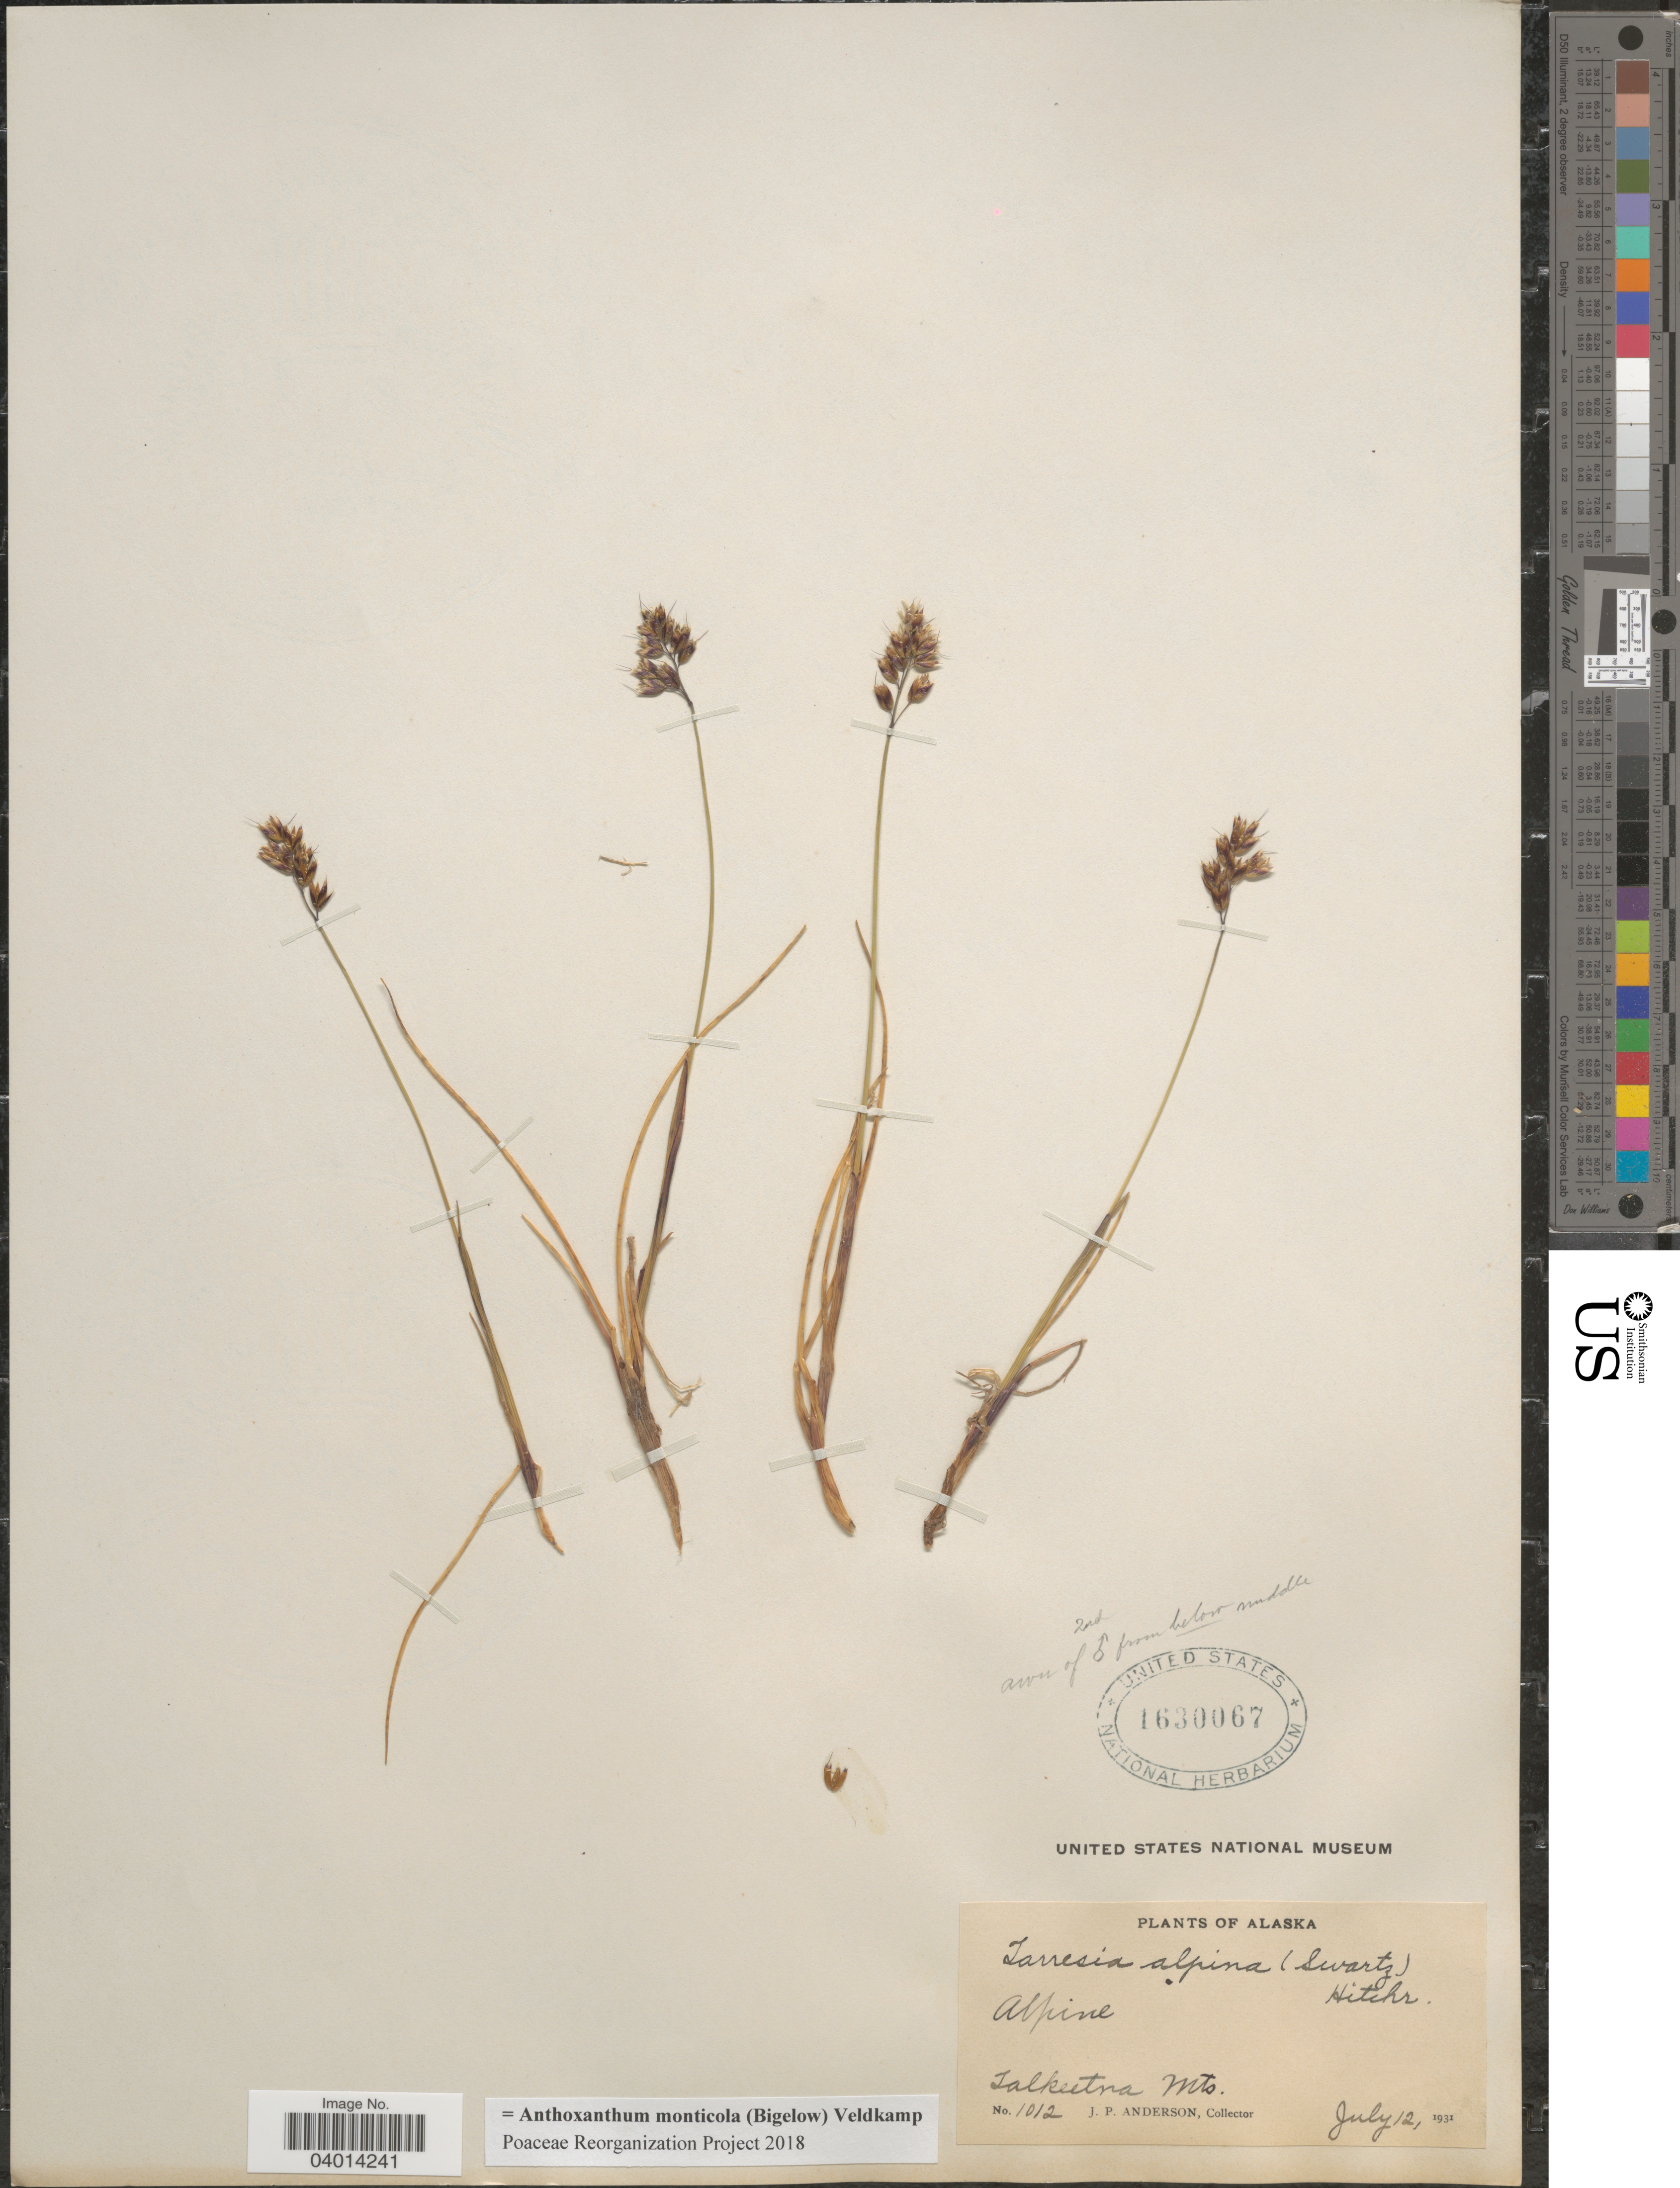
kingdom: Plantae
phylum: Tracheophyta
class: Liliopsida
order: Poales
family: Poaceae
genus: Anthoxanthum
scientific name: Anthoxanthum monticola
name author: (Bigelow) Veldkamp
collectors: J. P. Anderson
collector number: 1012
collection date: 1931-07-12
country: United States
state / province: Alaska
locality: Talkeetna Mts.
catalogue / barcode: US 1630067